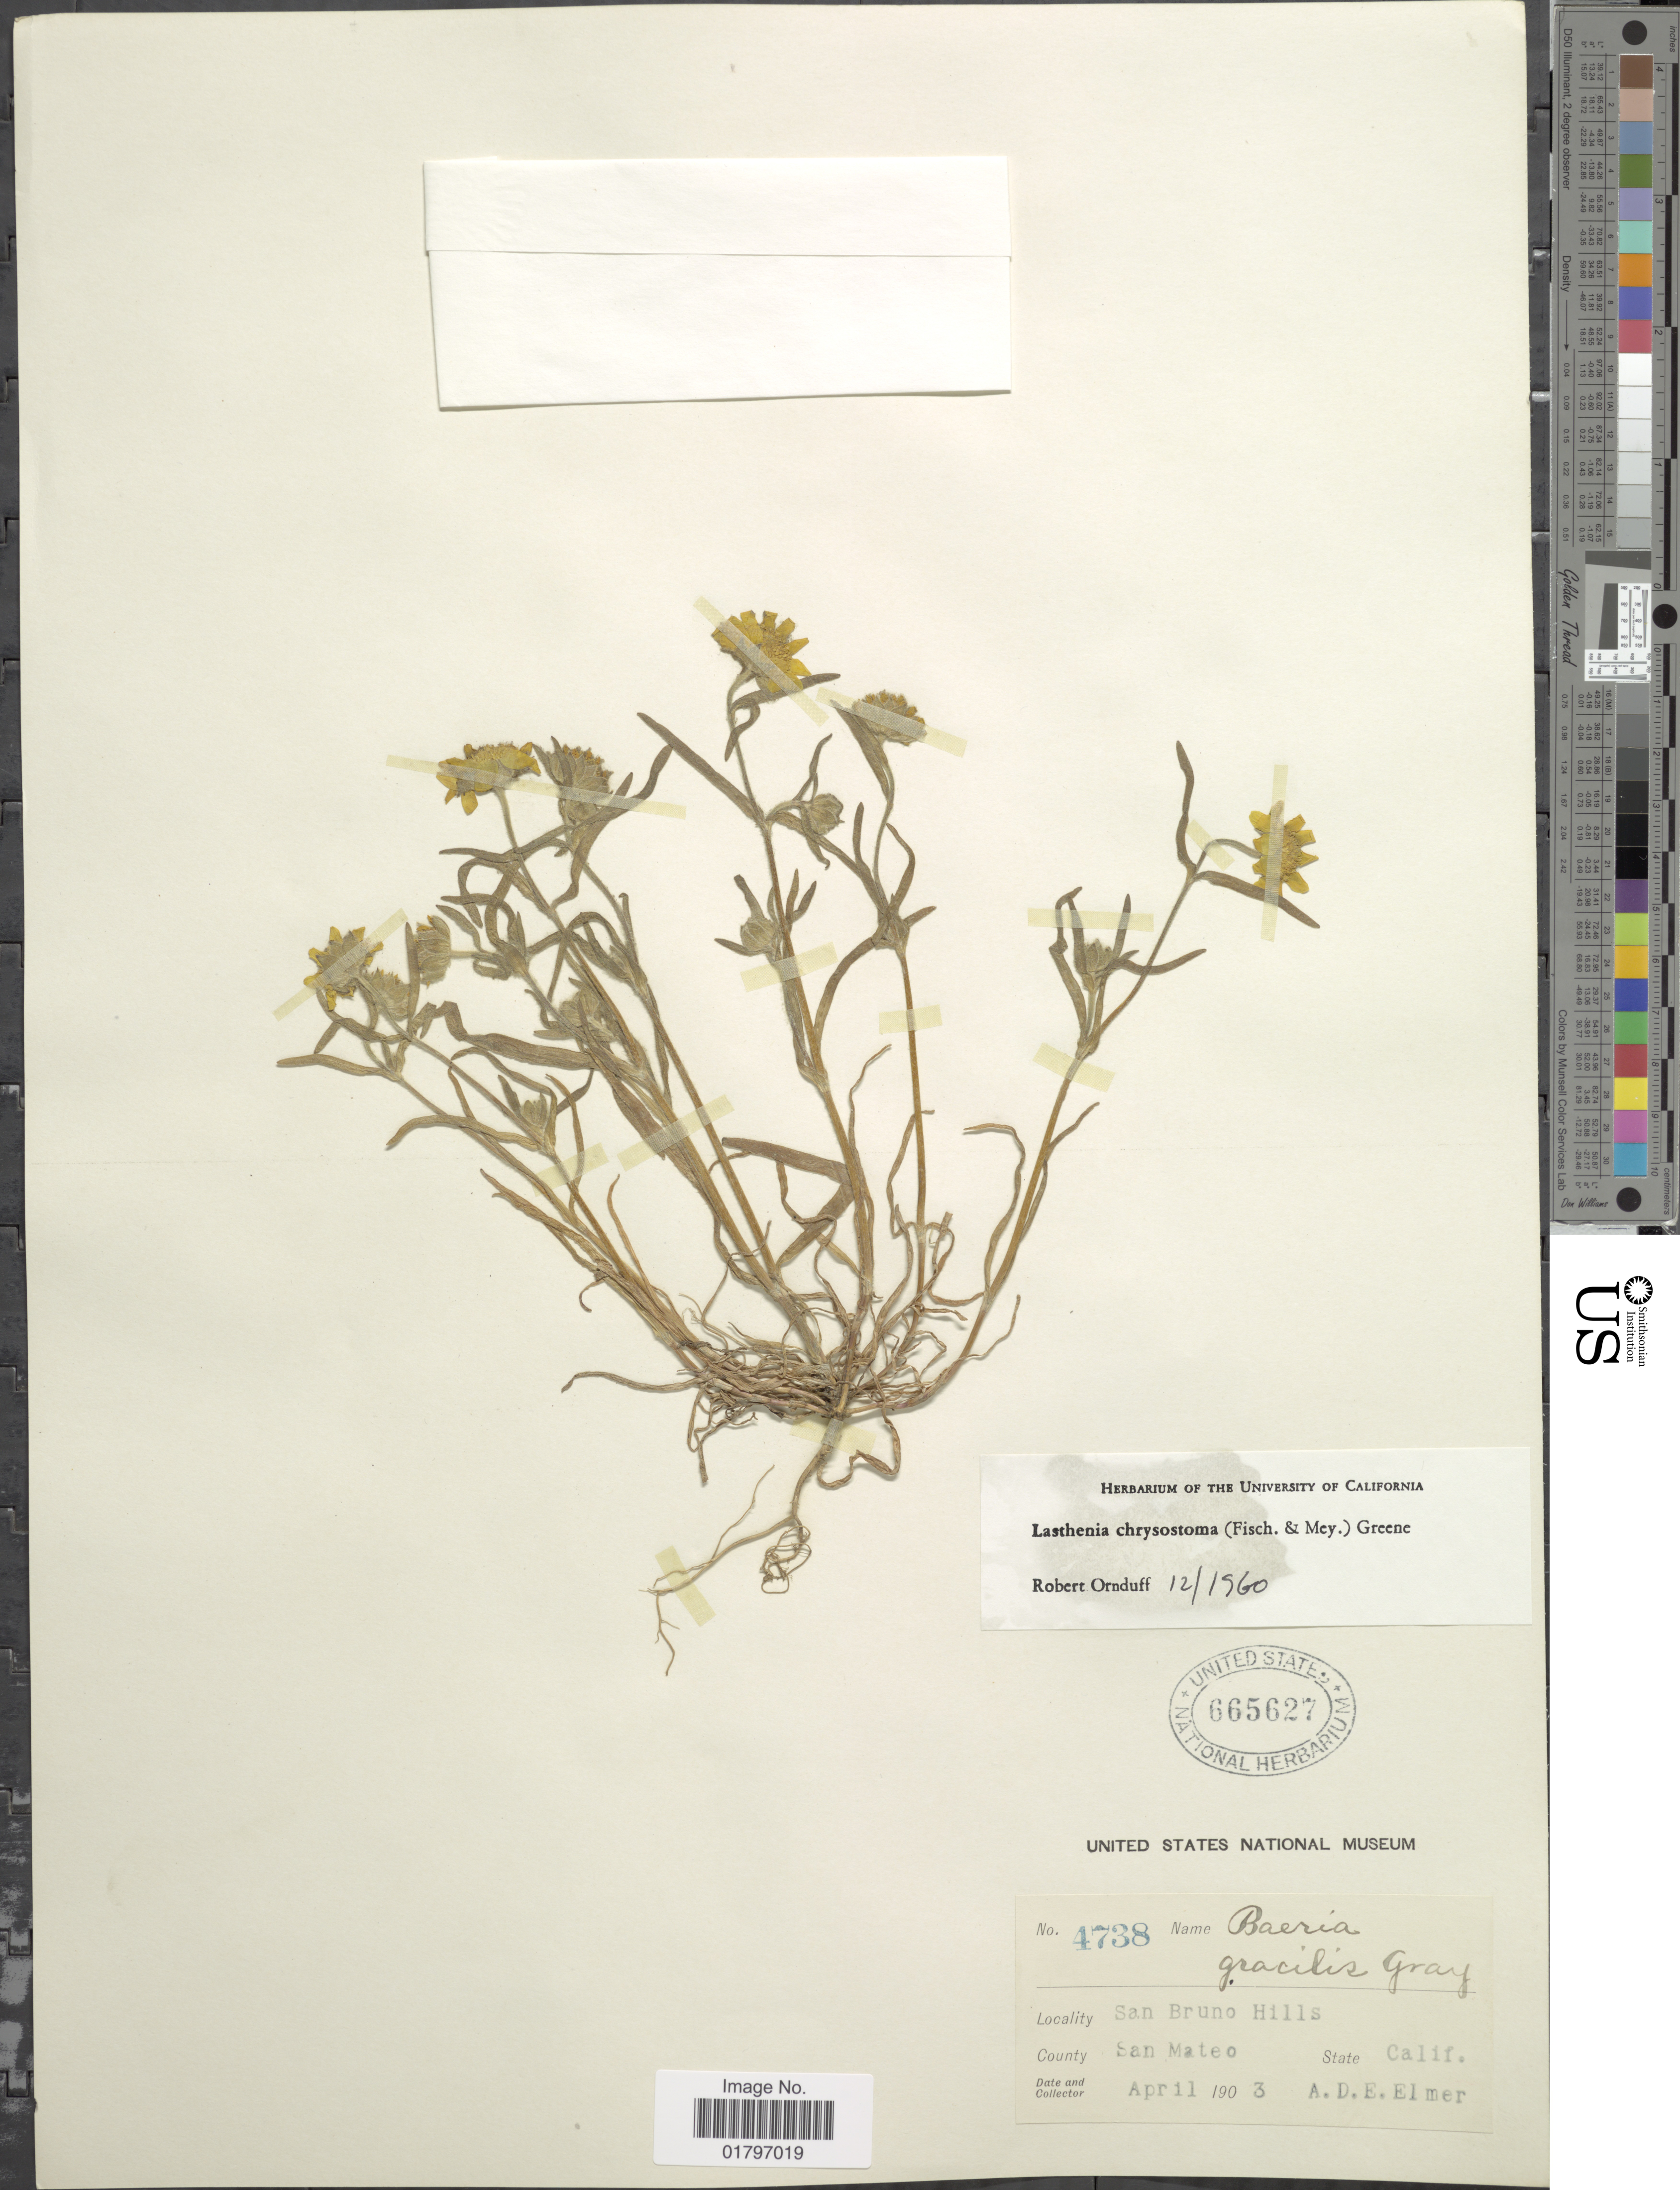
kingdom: Plantae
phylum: Tracheophyta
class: Magnoliopsida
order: Asterales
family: Asteraceae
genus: Lasthenia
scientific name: Lasthenia chrysostoma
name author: (Fisch. & C.A. Mey.) Greene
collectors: A. D. E. Elmer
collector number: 4738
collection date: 1903-04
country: United States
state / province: California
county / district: San Mateo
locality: San Bruno Hills. County San Mateo.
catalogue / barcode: US 665627